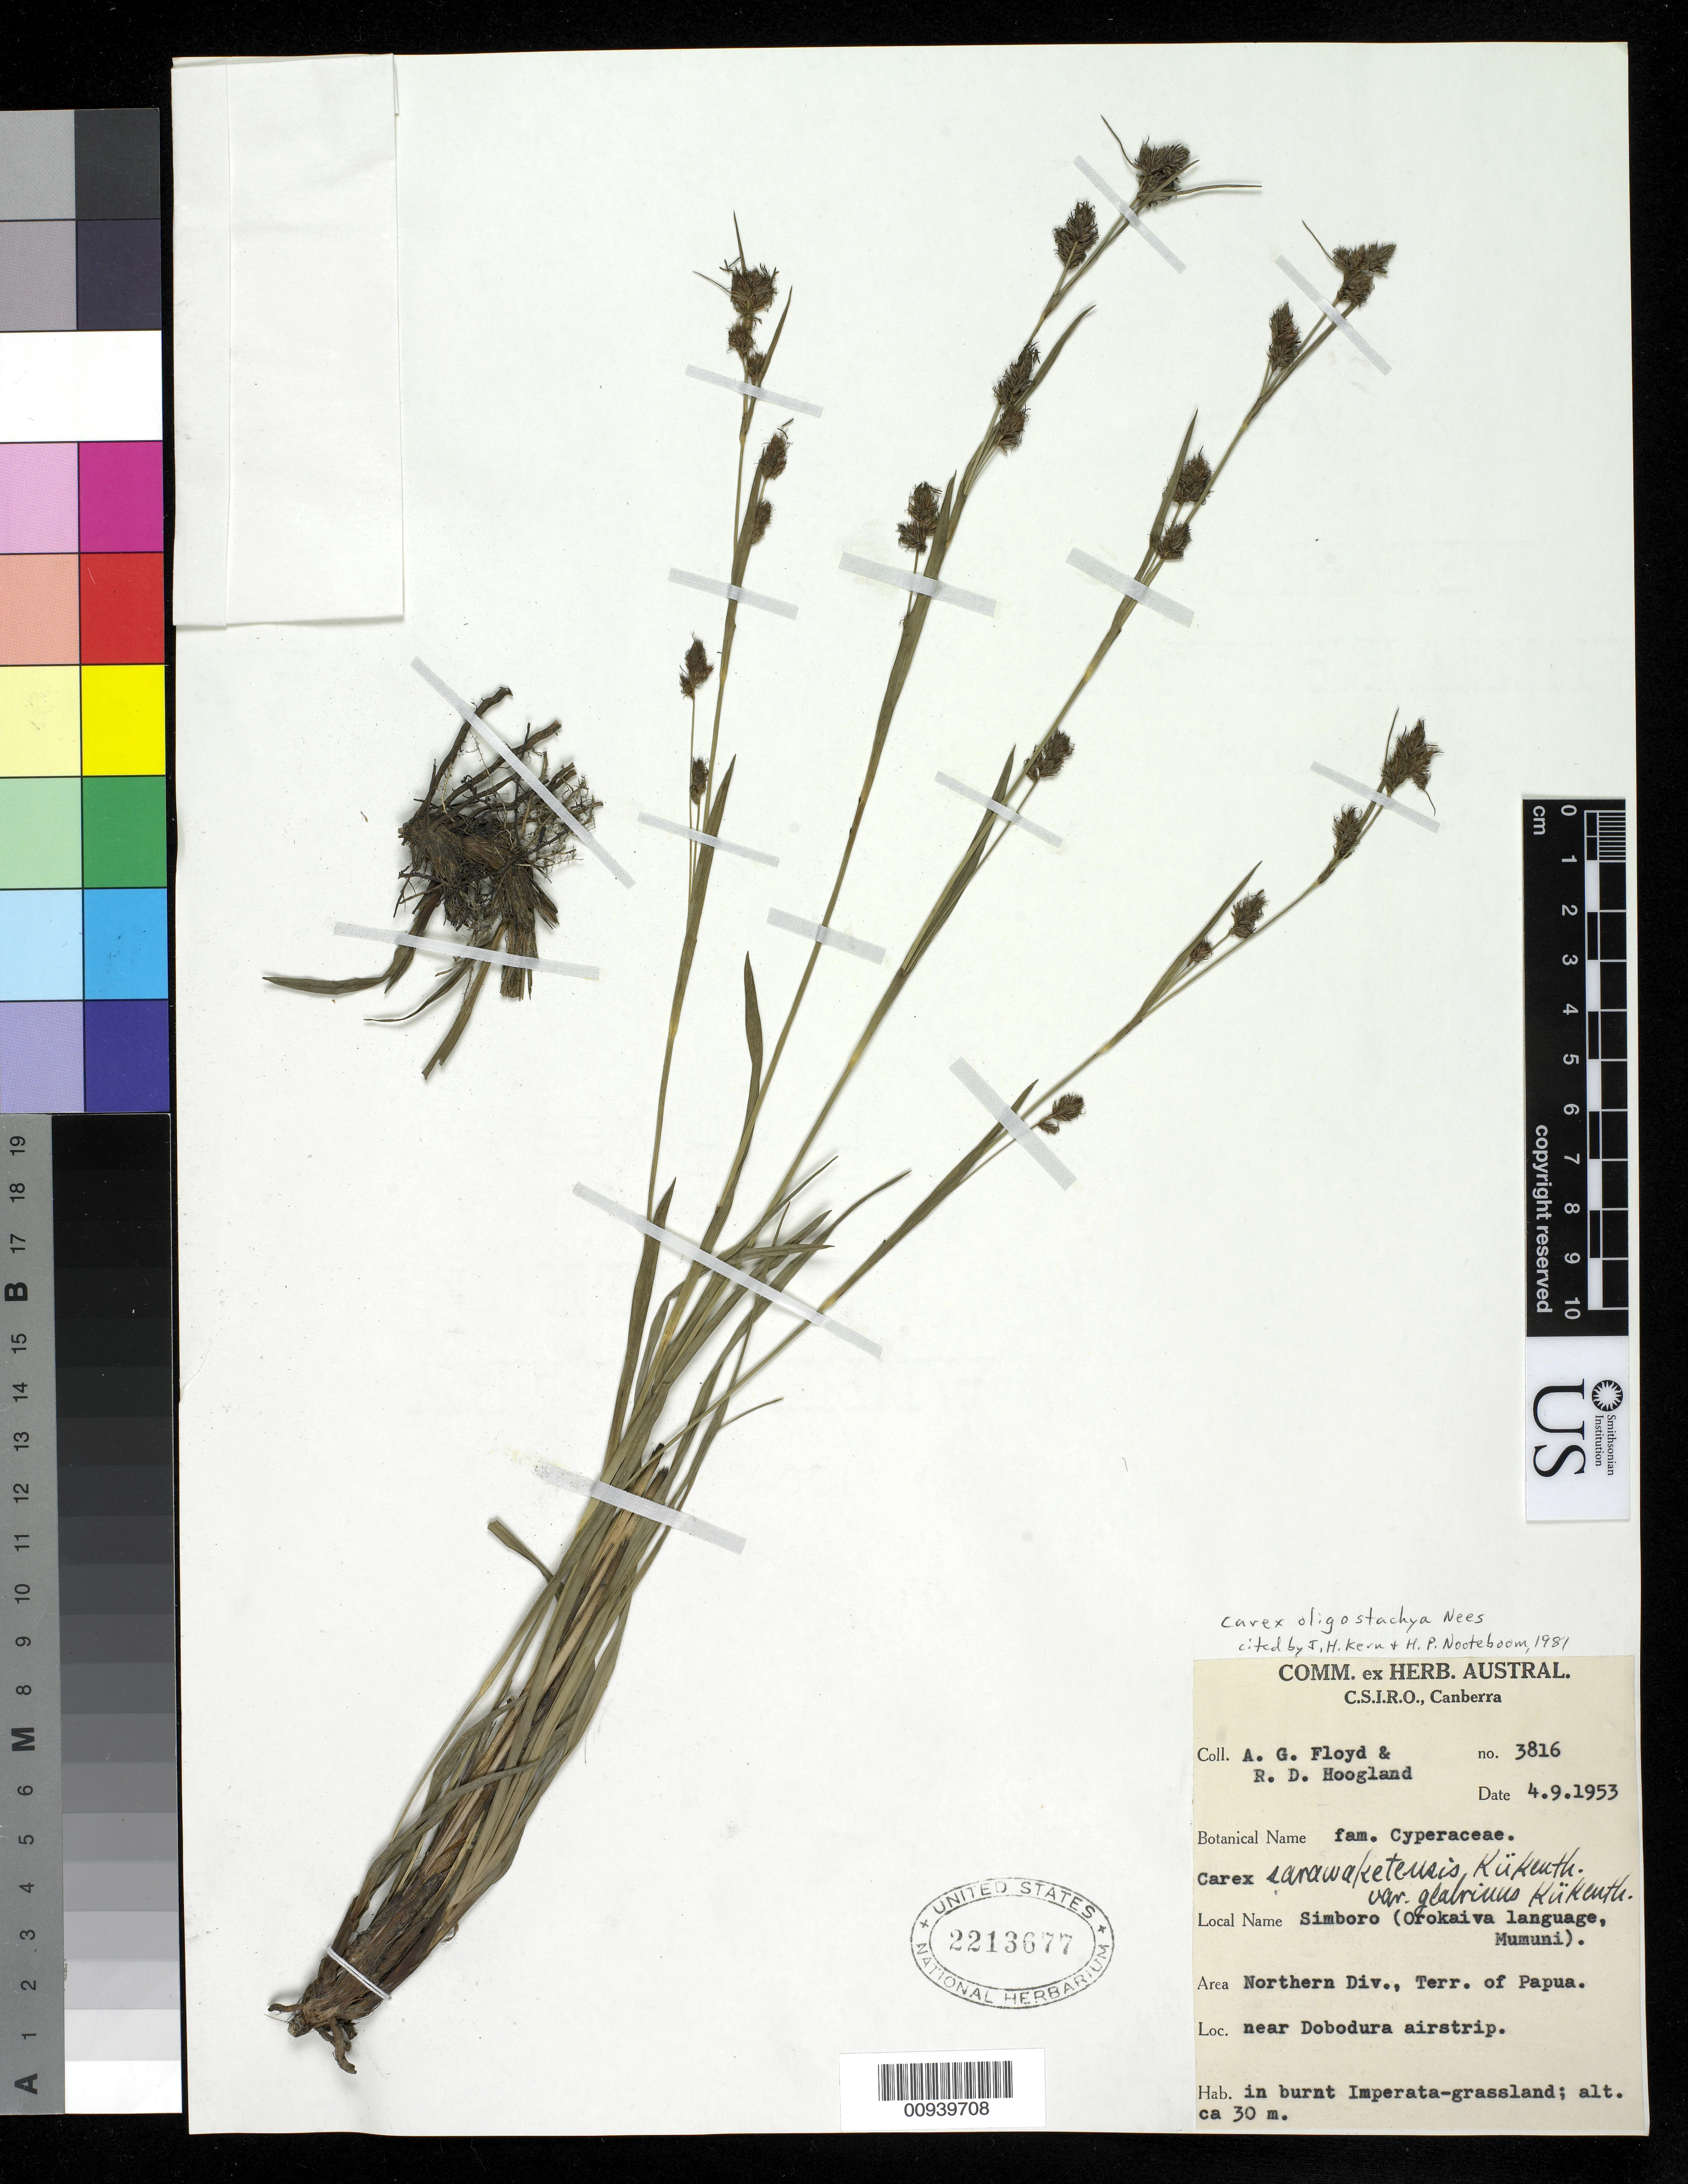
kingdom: Plantae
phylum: Tracheophyta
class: Liliopsida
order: Poales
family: Cyperaceae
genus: Carex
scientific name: Carex oligostachya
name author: Nees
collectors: A. G. Floyd & R. D. Hoogland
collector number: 3816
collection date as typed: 09 Apr 1953 or 04 Sep 1953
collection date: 1953-04-09 or 1953-09-04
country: Papua New Guinea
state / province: Northern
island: New Guinea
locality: near Dobodura airstrip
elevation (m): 30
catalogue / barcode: US 2213677